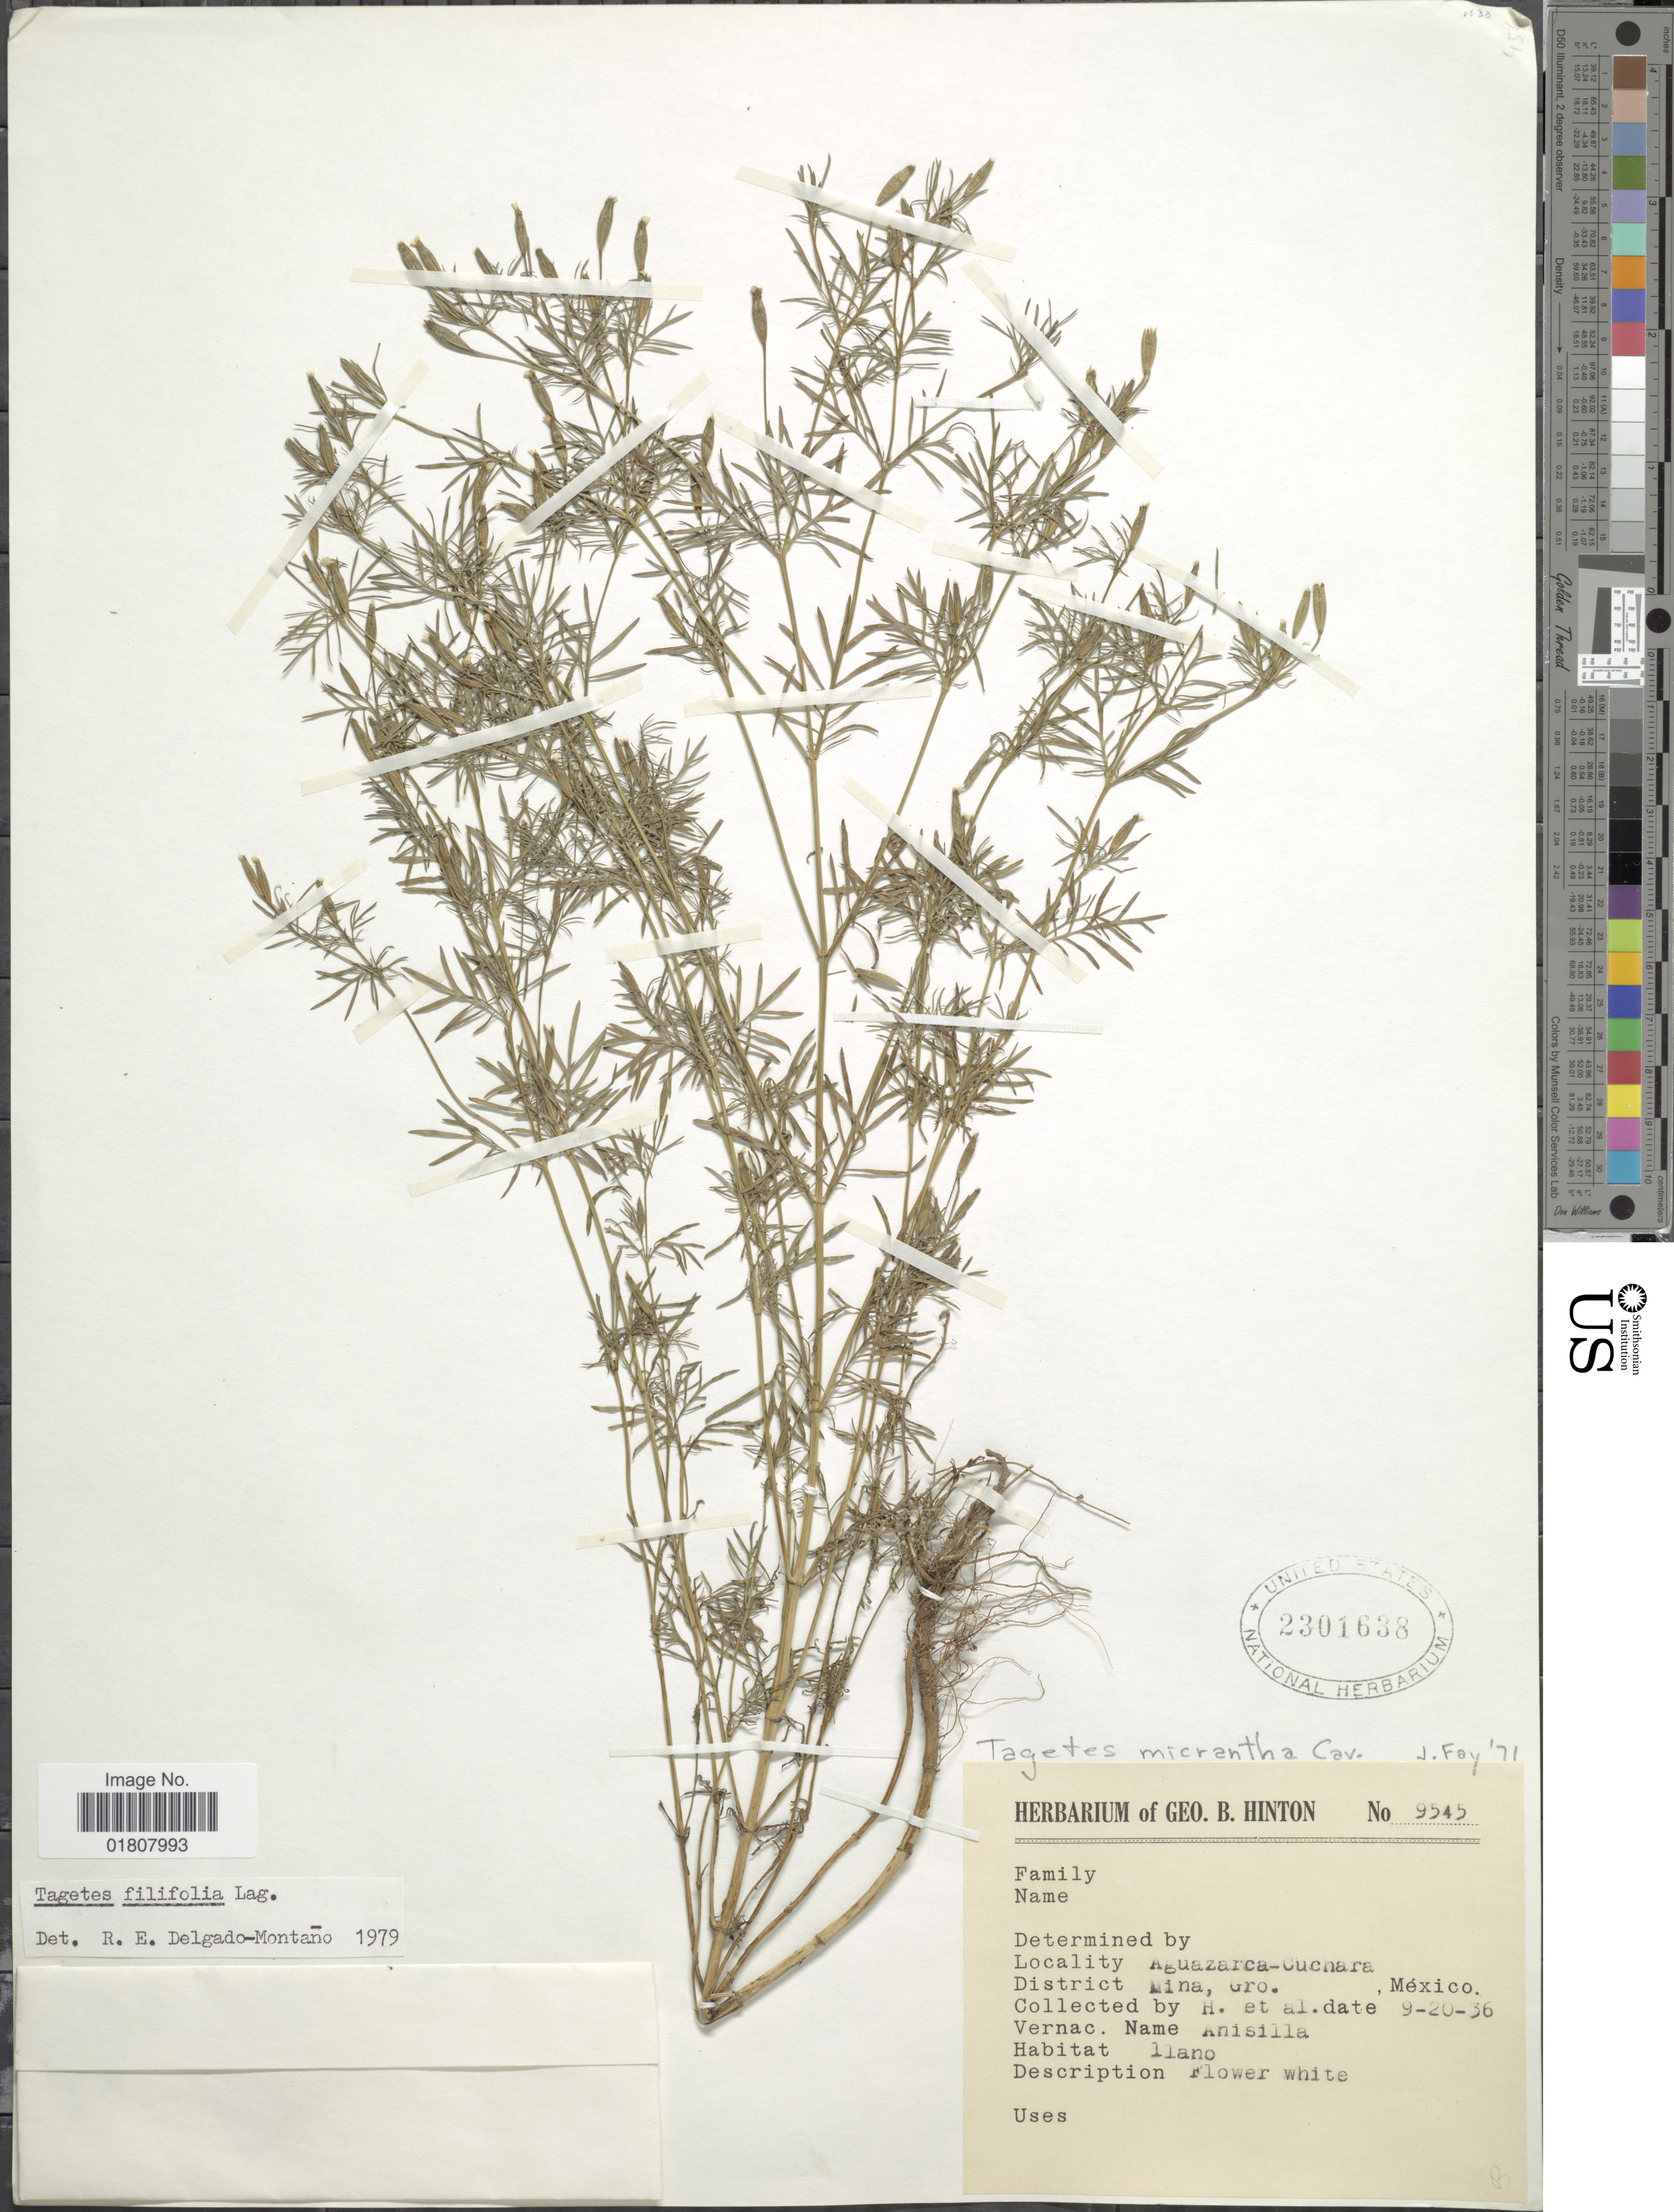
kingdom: Plantae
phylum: Tracheophyta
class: Magnoliopsida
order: Asterales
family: Asteraceae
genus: Tagetes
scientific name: Tagetes filifolia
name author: Lag.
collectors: G. B. Hinton & et al.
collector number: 9545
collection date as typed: Transcribed d/m/y: 20/9/36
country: Mexico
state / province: Guerrero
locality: Aguazarca-Cuchara, District Mina, Gro.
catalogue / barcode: US 2301638